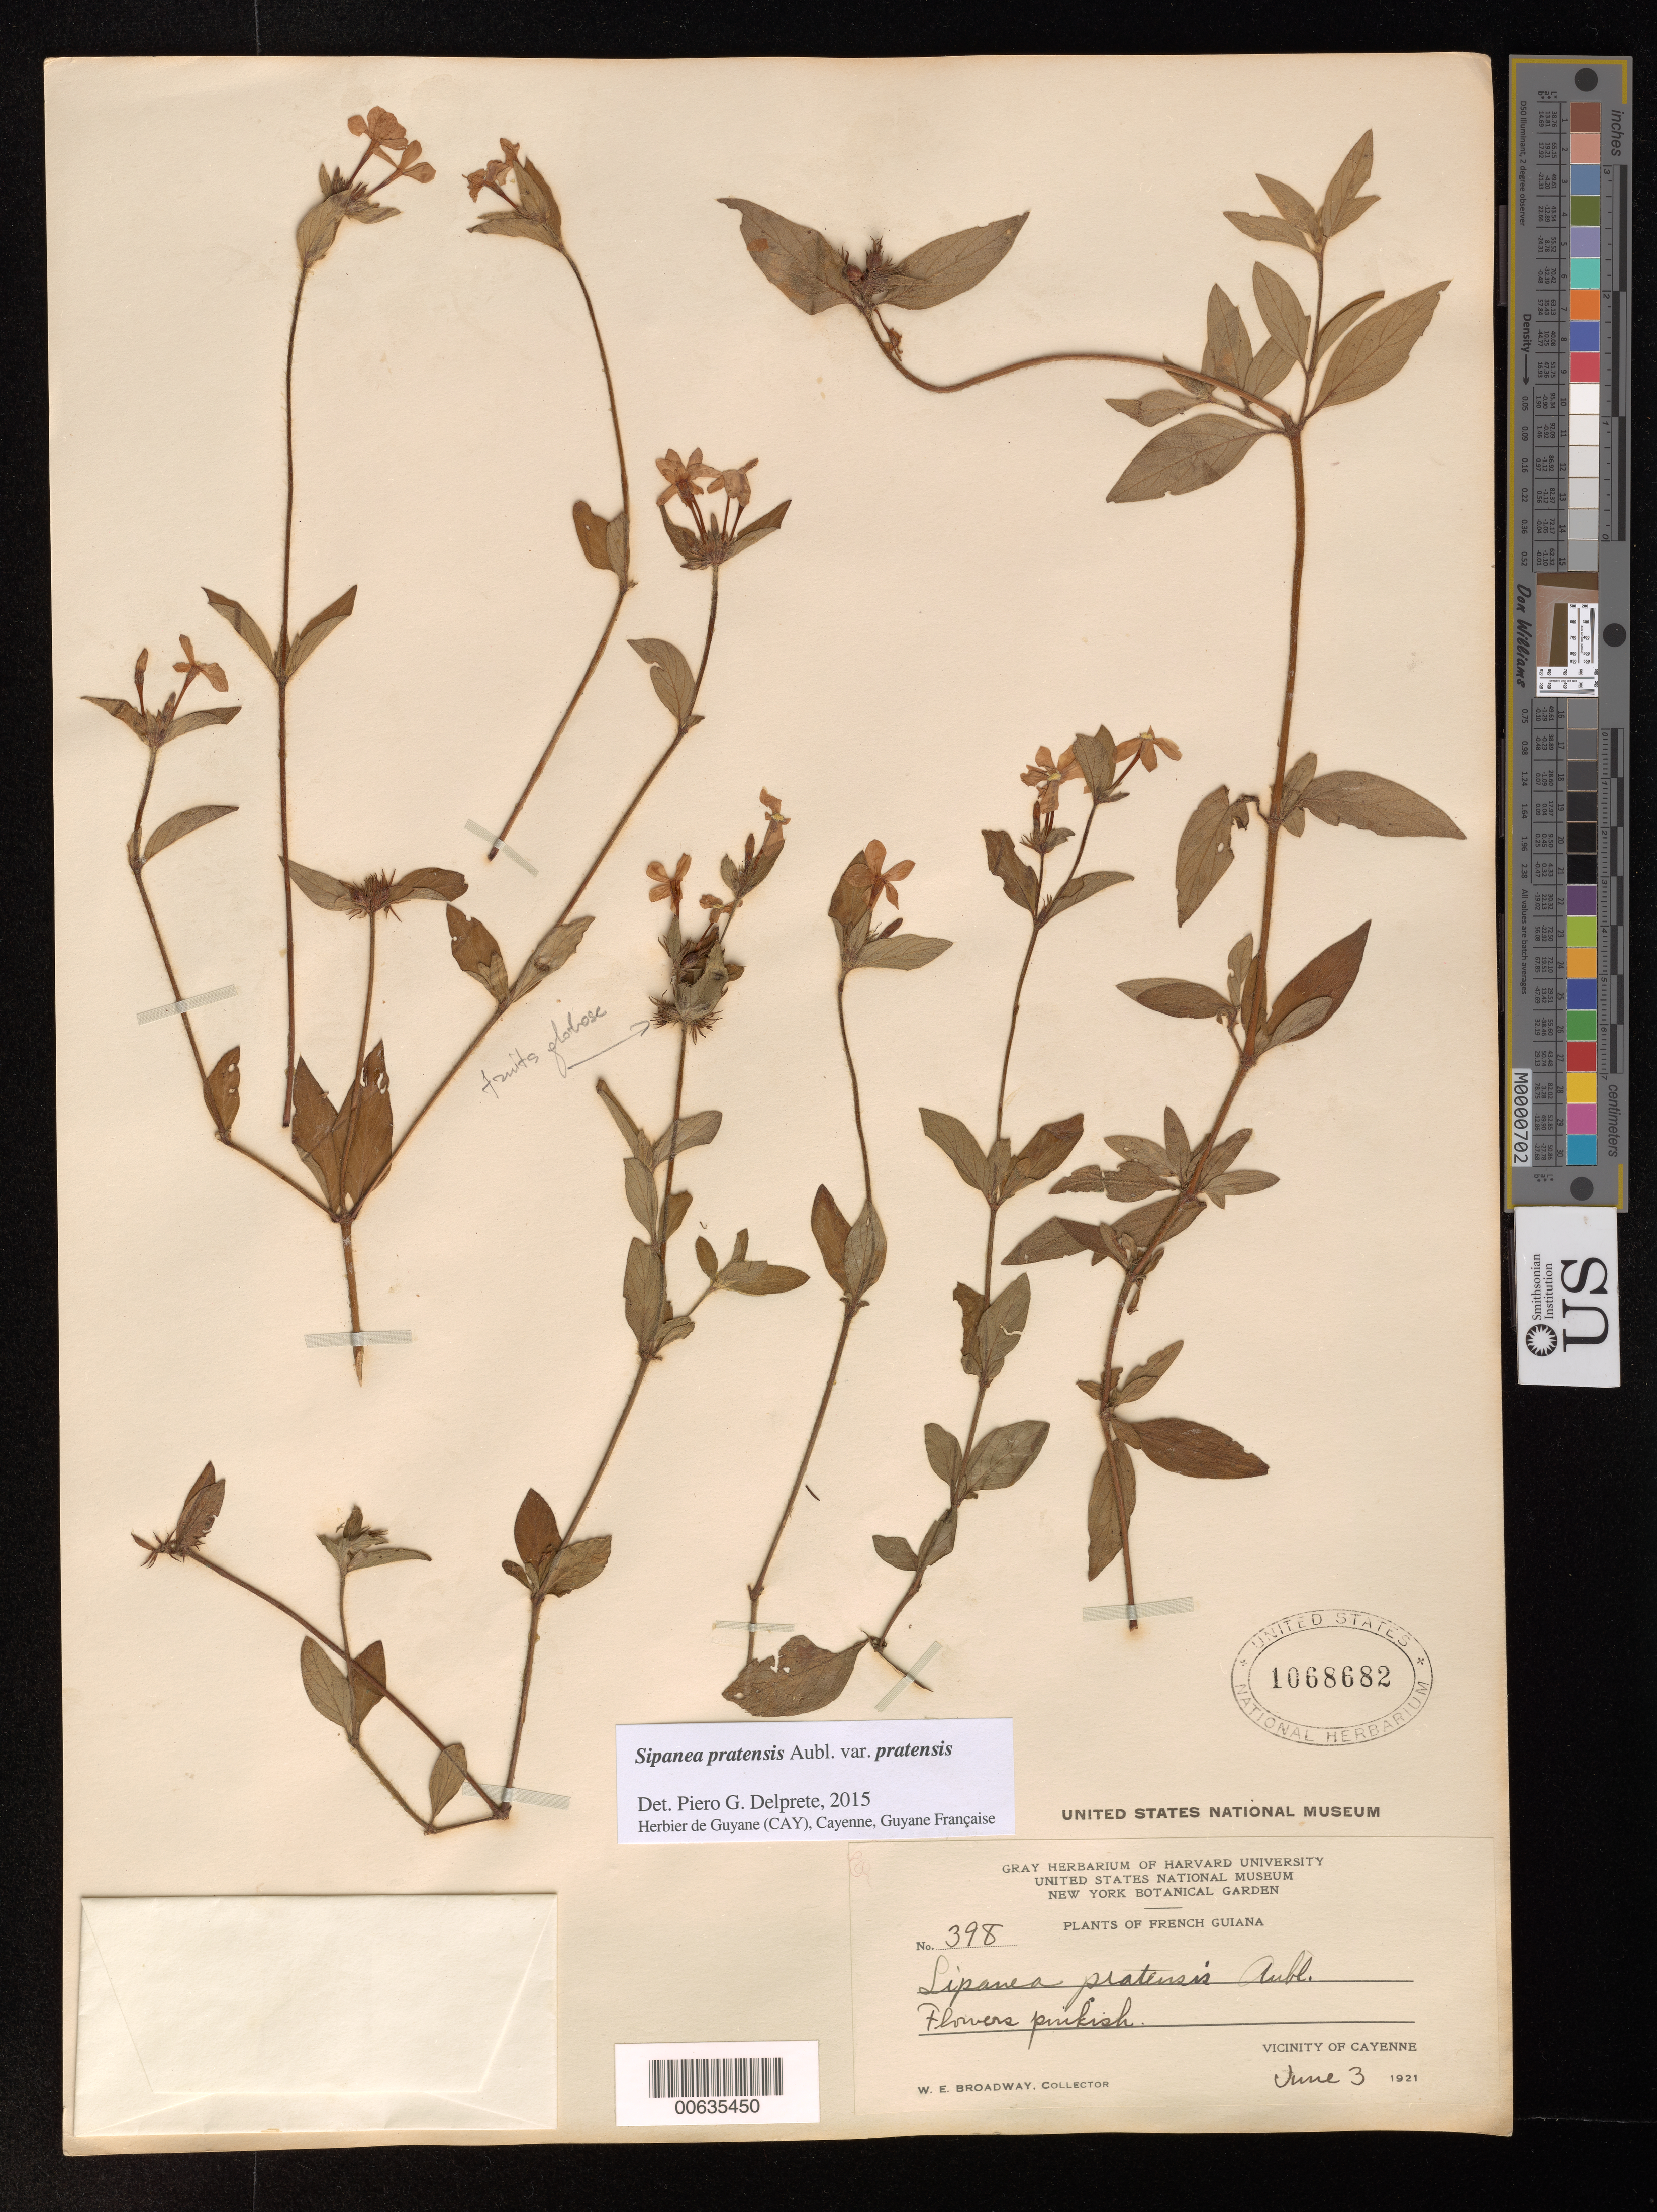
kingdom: Plantae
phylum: Tracheophyta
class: Magnoliopsida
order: Gentianales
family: Rubiaceae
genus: Sipanea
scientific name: Sipanea pratensis var. pratensis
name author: Aubl.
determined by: Delprete, P. G., Herb. de Guyane Cay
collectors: W. E. Broadway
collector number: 398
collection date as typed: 3-Jun-21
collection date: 1921-06-03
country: French Guiana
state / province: Cayenne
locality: Cayenne, vic.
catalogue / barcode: US 1068682